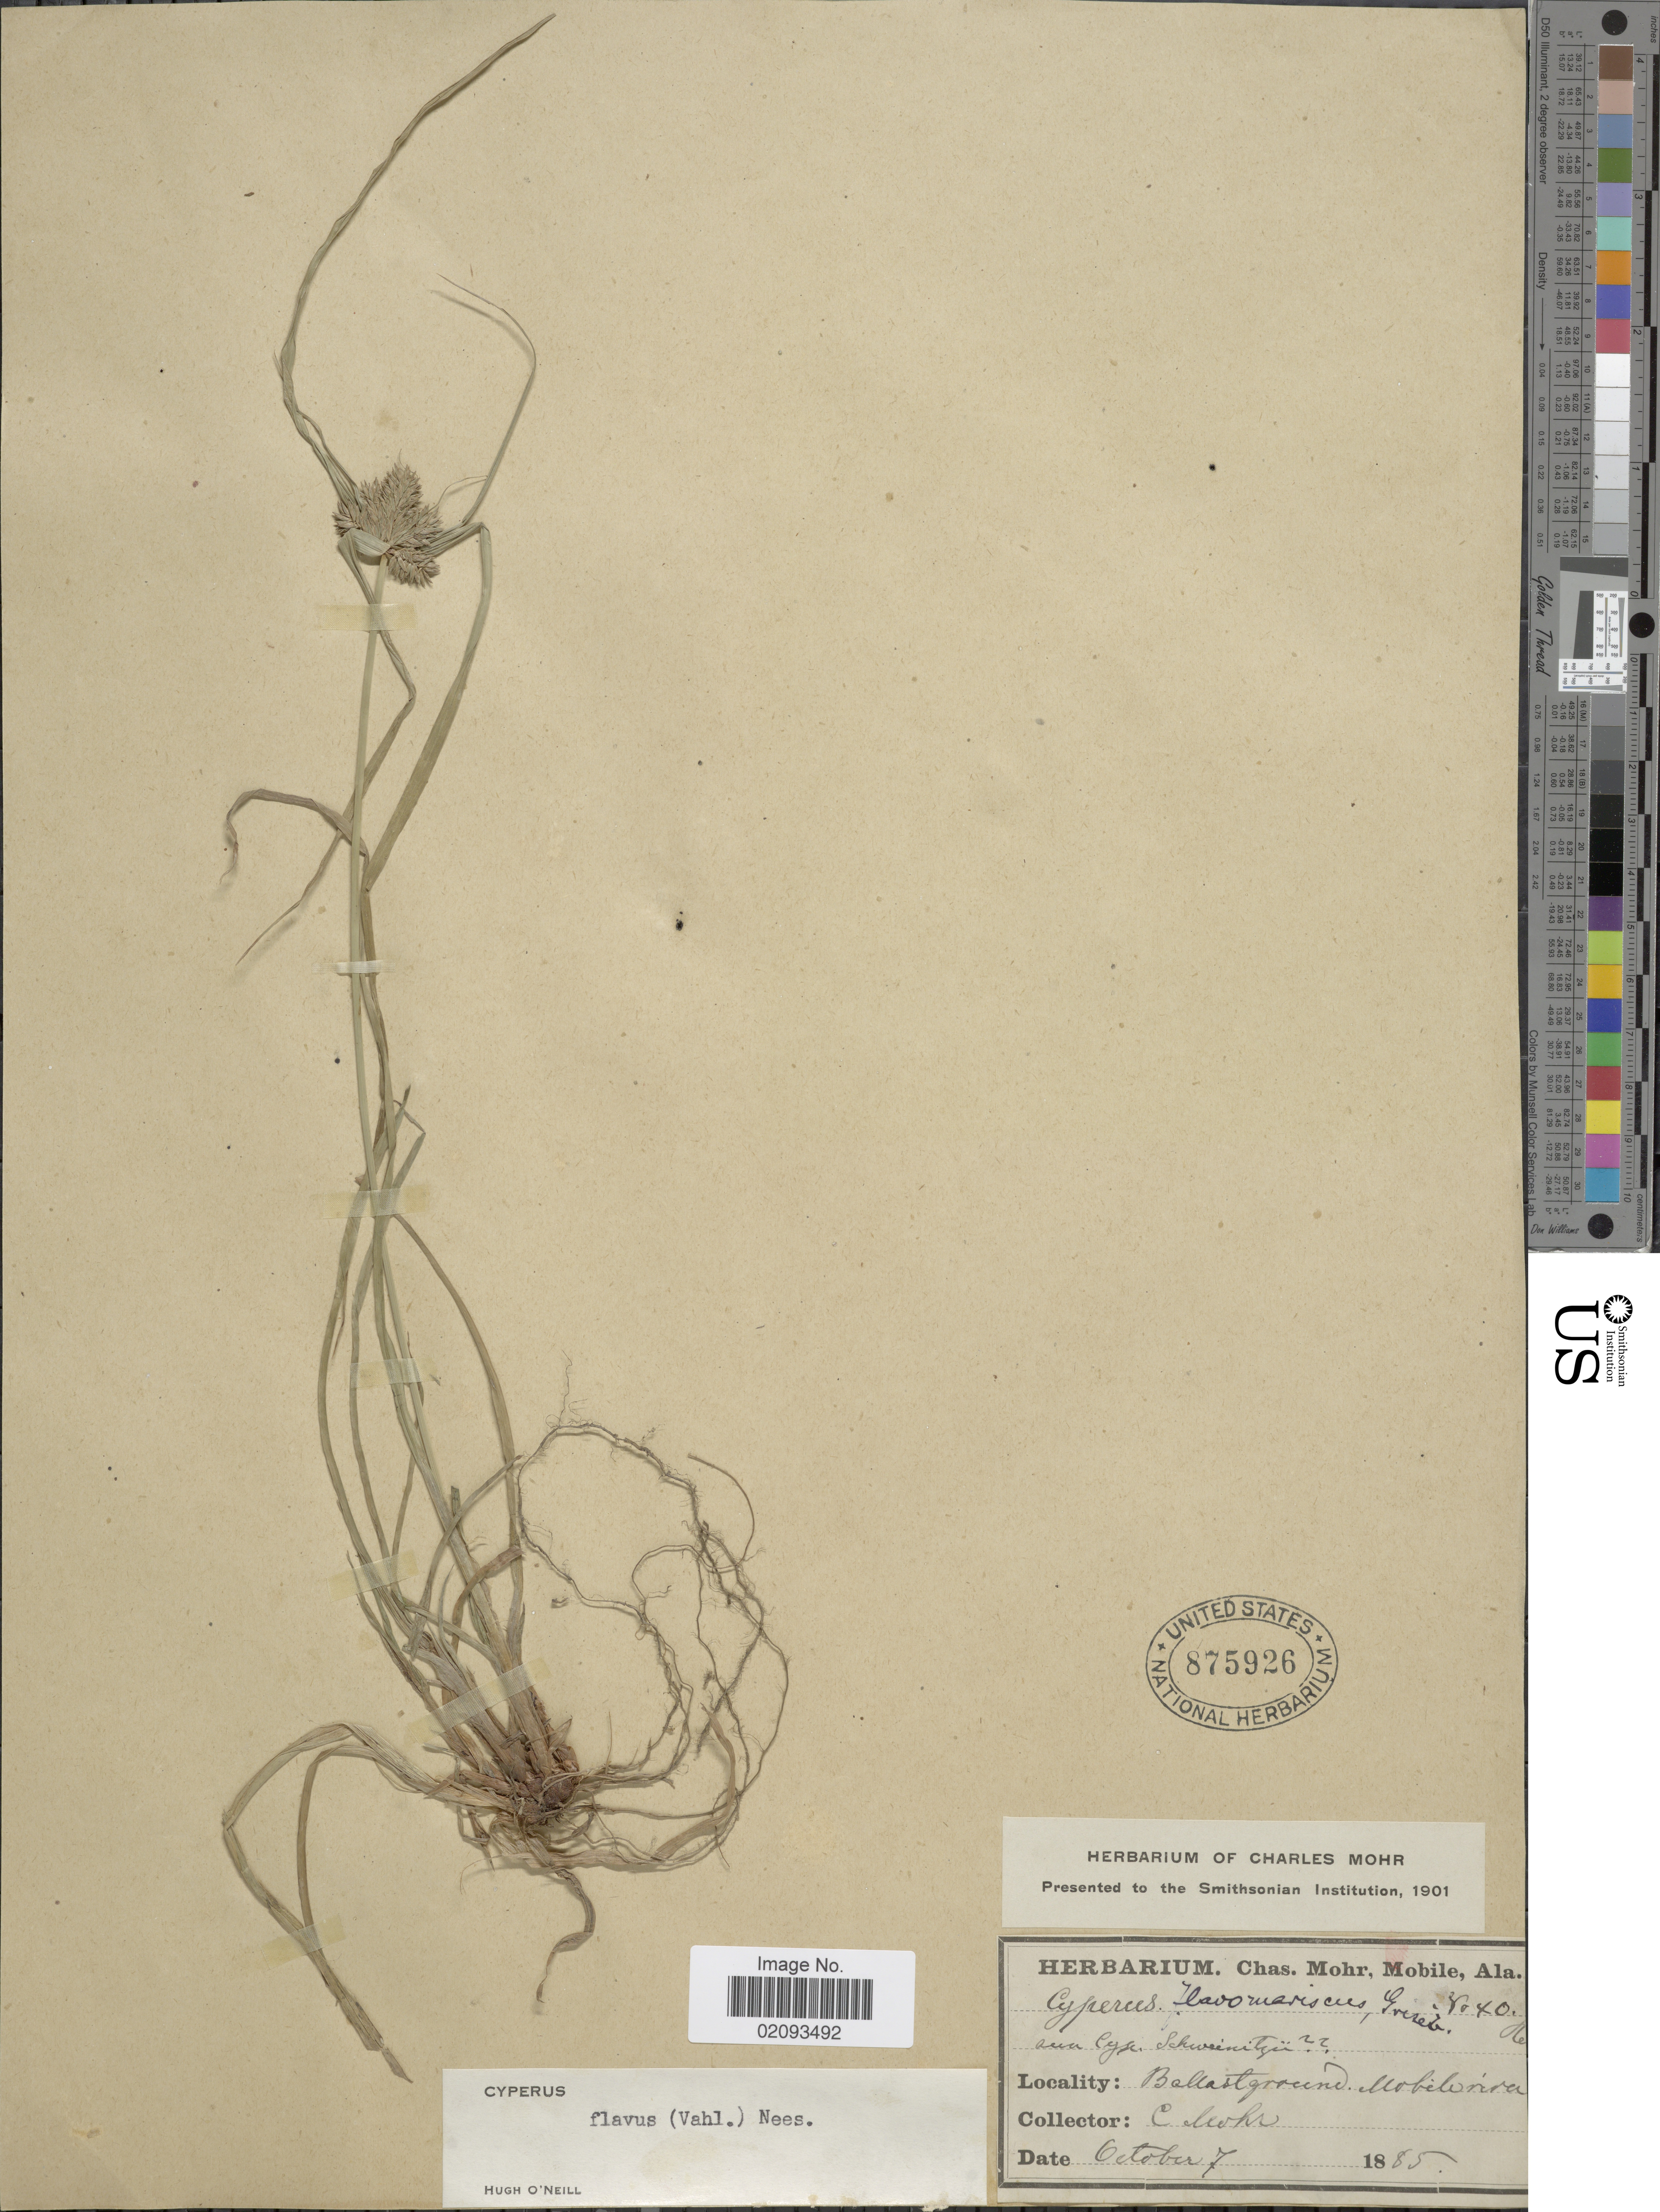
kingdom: Plantae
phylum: Tracheophyta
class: Liliopsida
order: Poales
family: Cyperaceae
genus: Cyperus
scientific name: Cyperus aggregatus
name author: (Willd.) Endl.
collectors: Mohr, C. T. (herbarium)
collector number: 40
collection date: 1885-11-07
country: United States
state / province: Alabama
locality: Mobile River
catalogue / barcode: US 875926